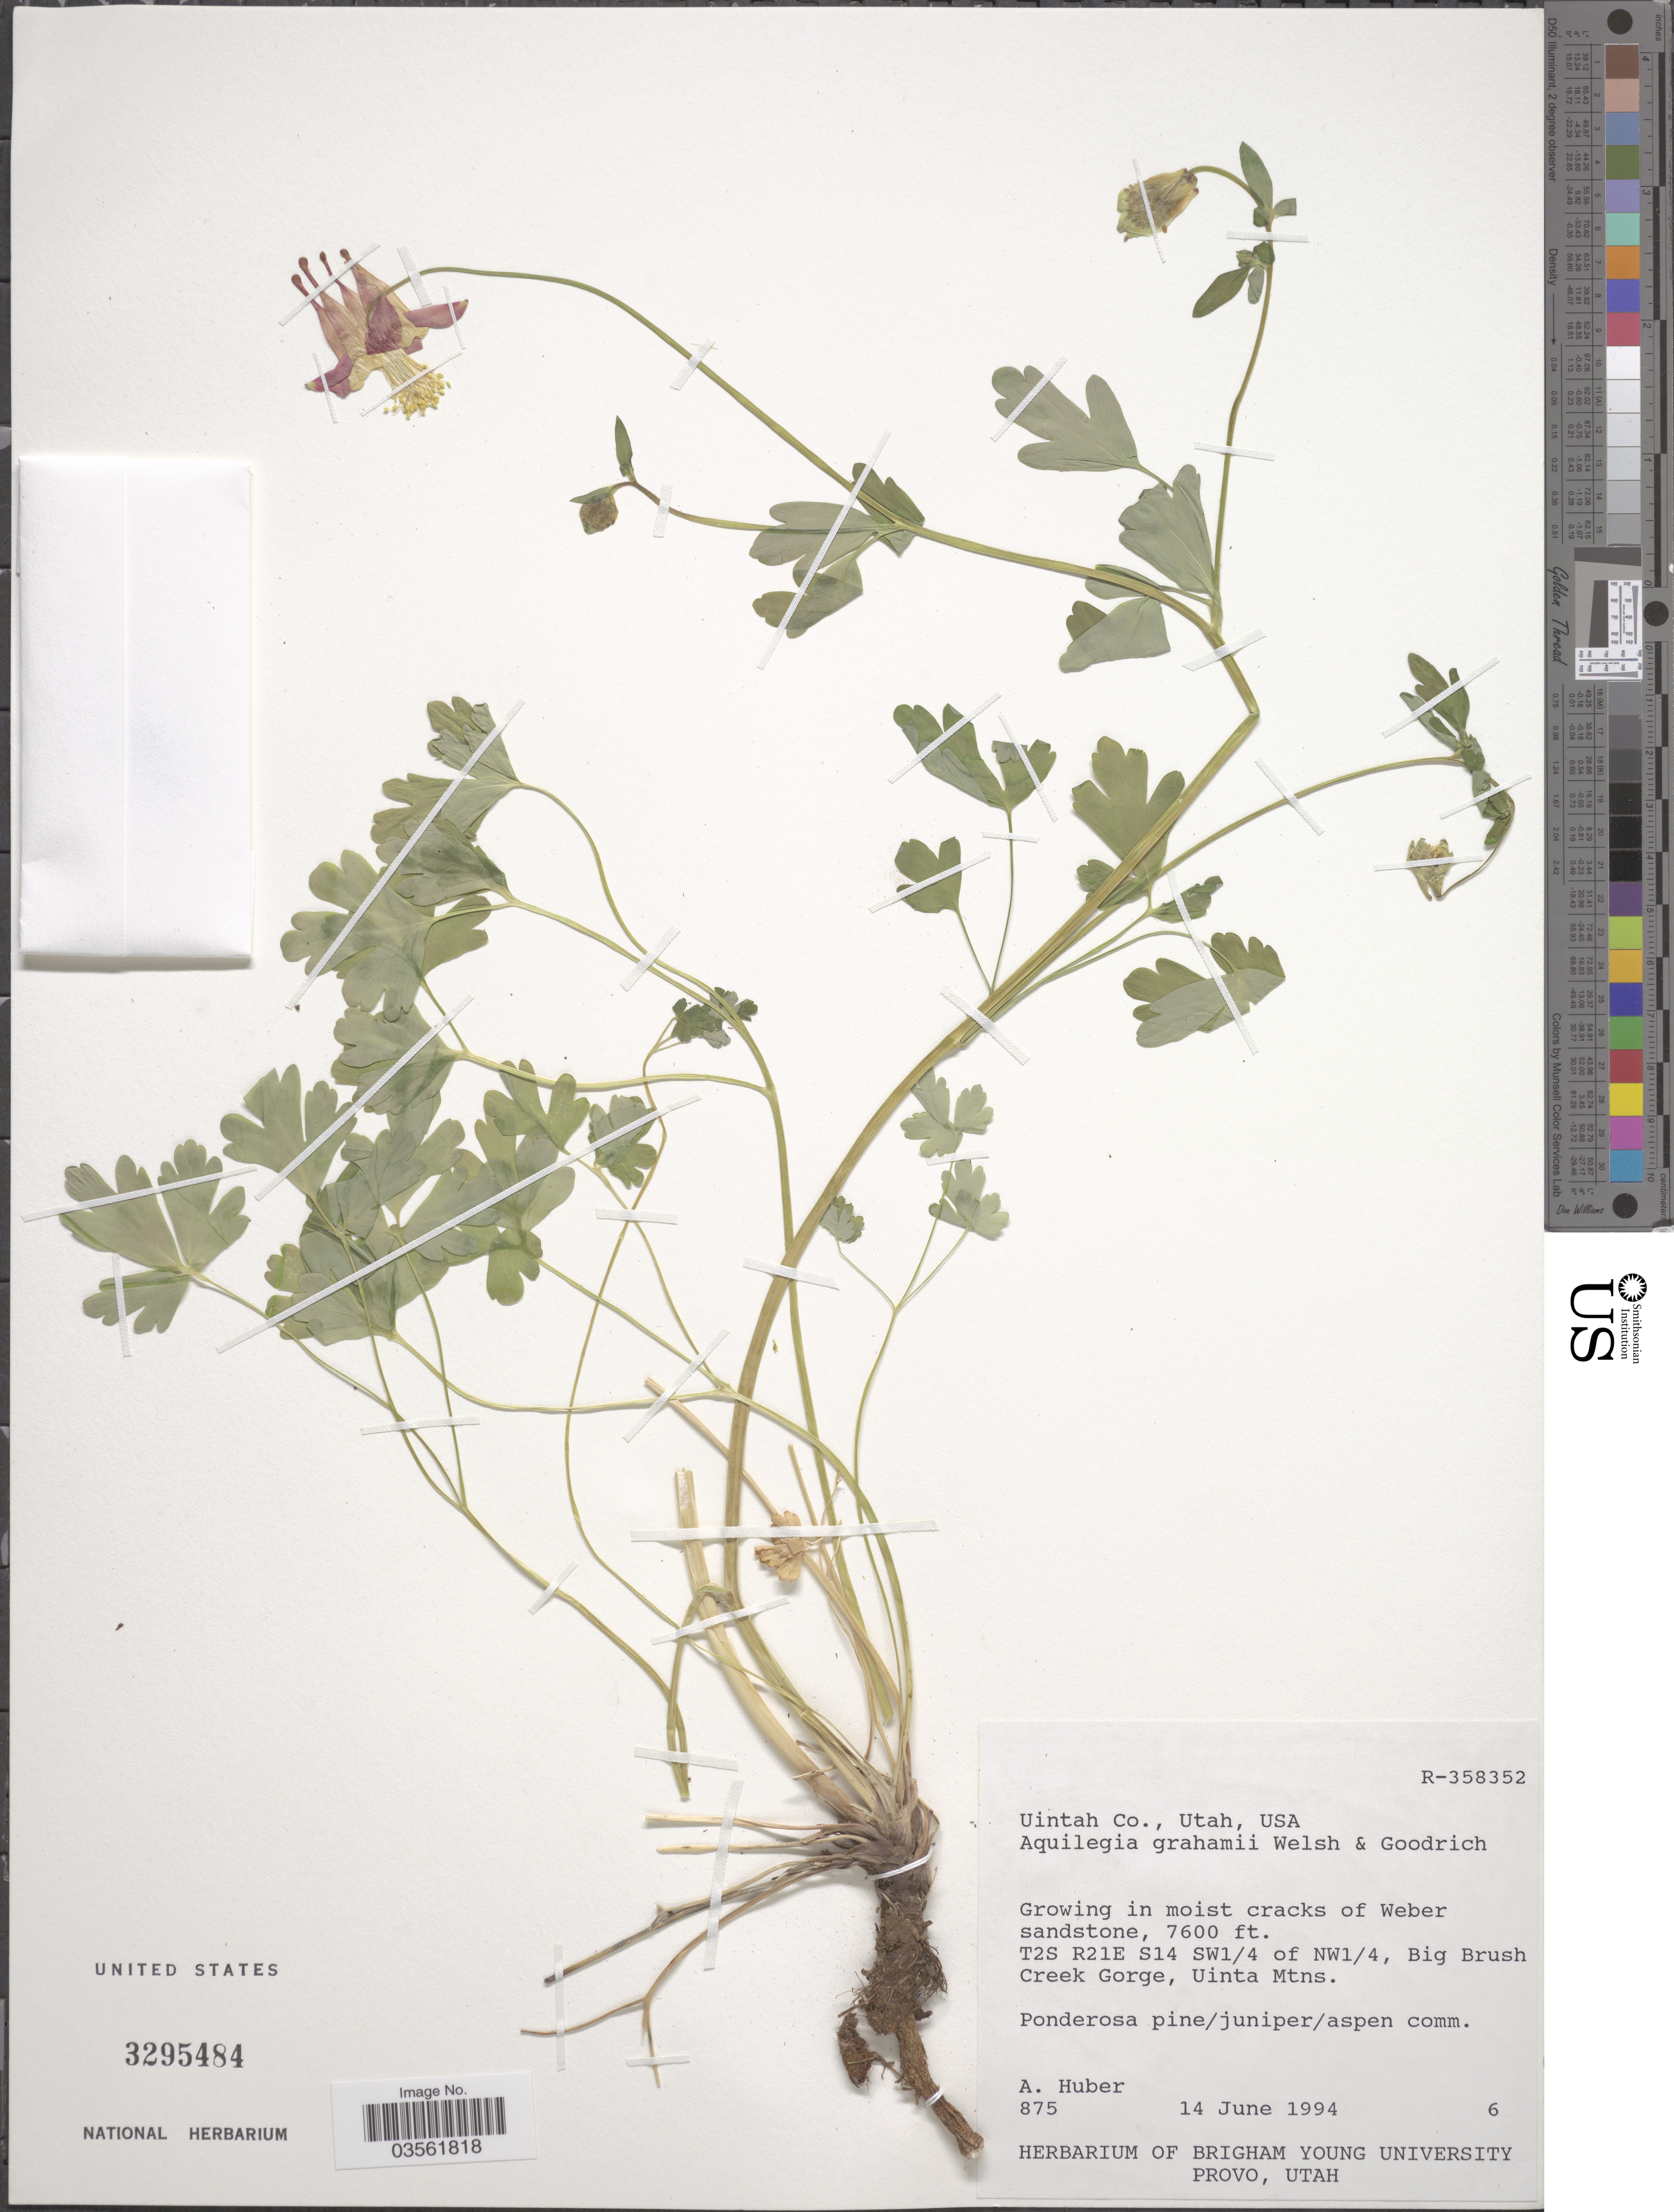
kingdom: Plantae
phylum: Tracheophyta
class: Magnoliopsida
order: Ranunculales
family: Ranunculaceae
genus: Aquilegia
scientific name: Aquilegia grahamii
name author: S.L. Welsh & Goodrich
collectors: A. Huber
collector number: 875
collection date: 1994-06-14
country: United States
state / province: Utah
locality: Uintah Co. Growing in moist cracks of Weber sandstone. T2S R21E S14 SW1/4 of NW1/4, Big Brush Creek Gorge, Uinta Mtns.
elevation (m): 2316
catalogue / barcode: US 3295484